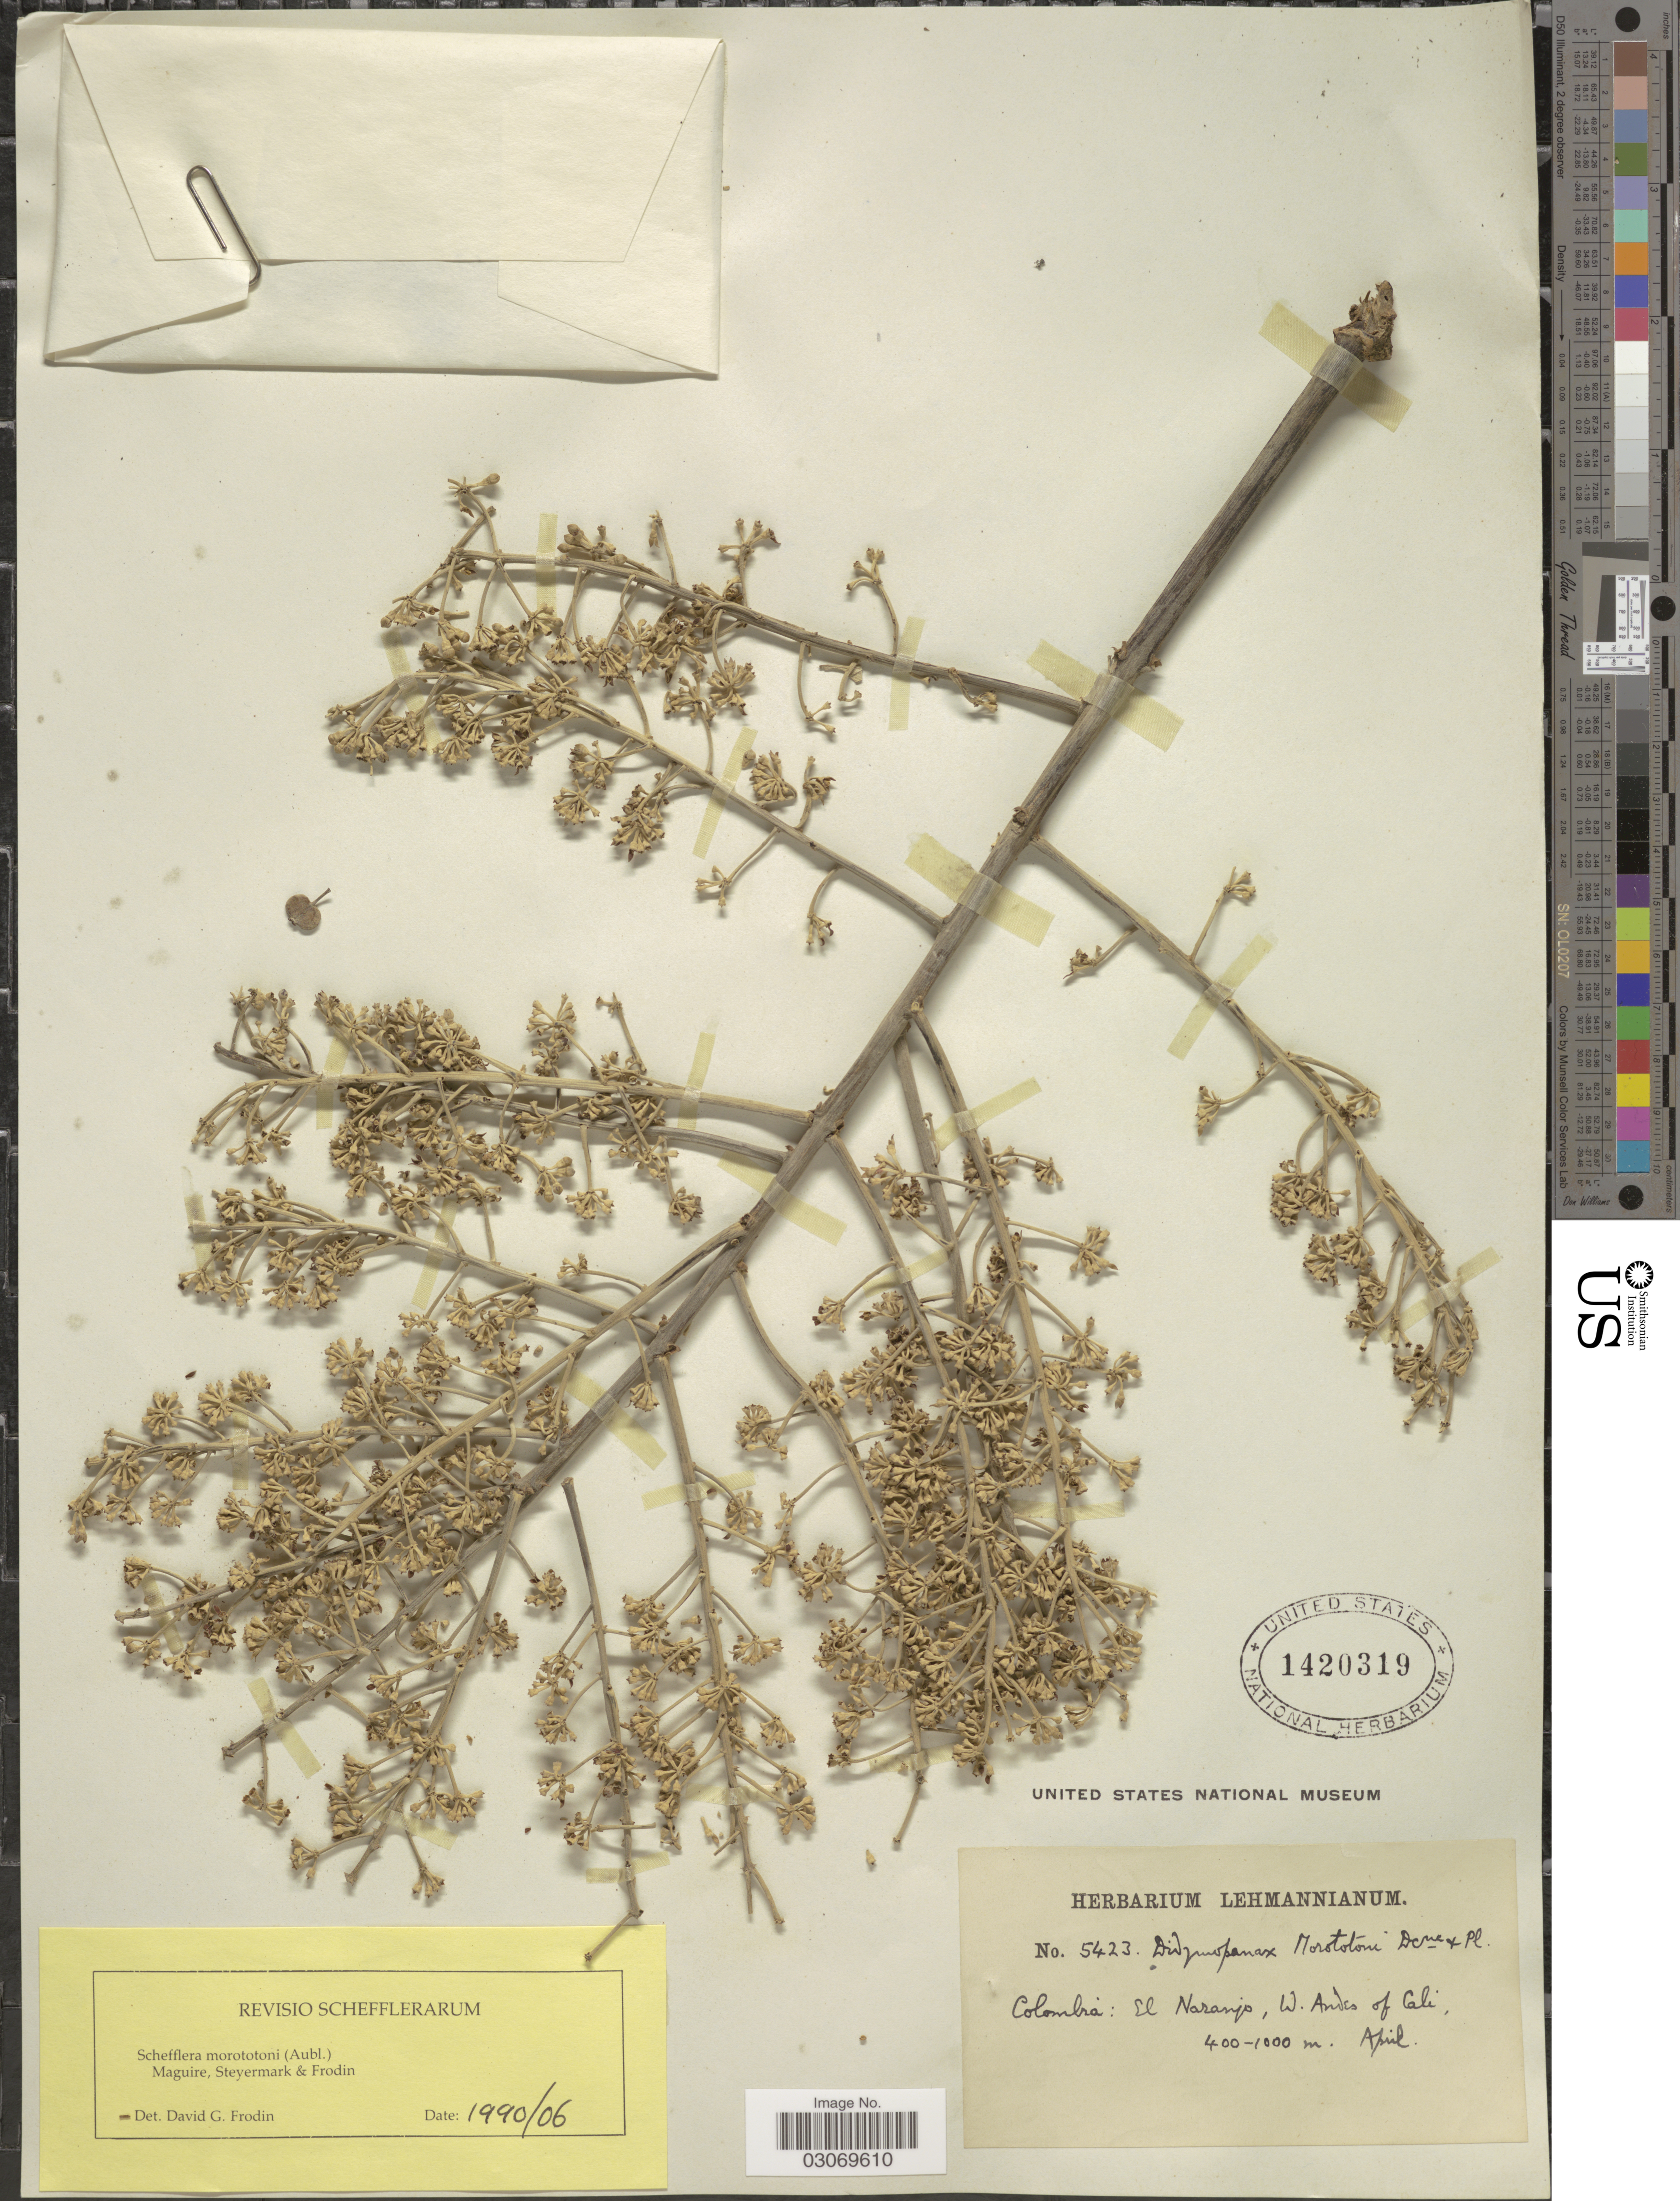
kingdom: Plantae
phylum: Tracheophyta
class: Magnoliopsida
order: Apiales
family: Araliaceae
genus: Schefflera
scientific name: Schefflera morototoni (Aubl.) Maguire, Steyerm. & Frodin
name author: (Aubl.) Maguire et al.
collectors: ex herb. Lehmannianum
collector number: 5423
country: Colombia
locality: El Naranjo, W. Andes of Cali.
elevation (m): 400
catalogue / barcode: US 1420319